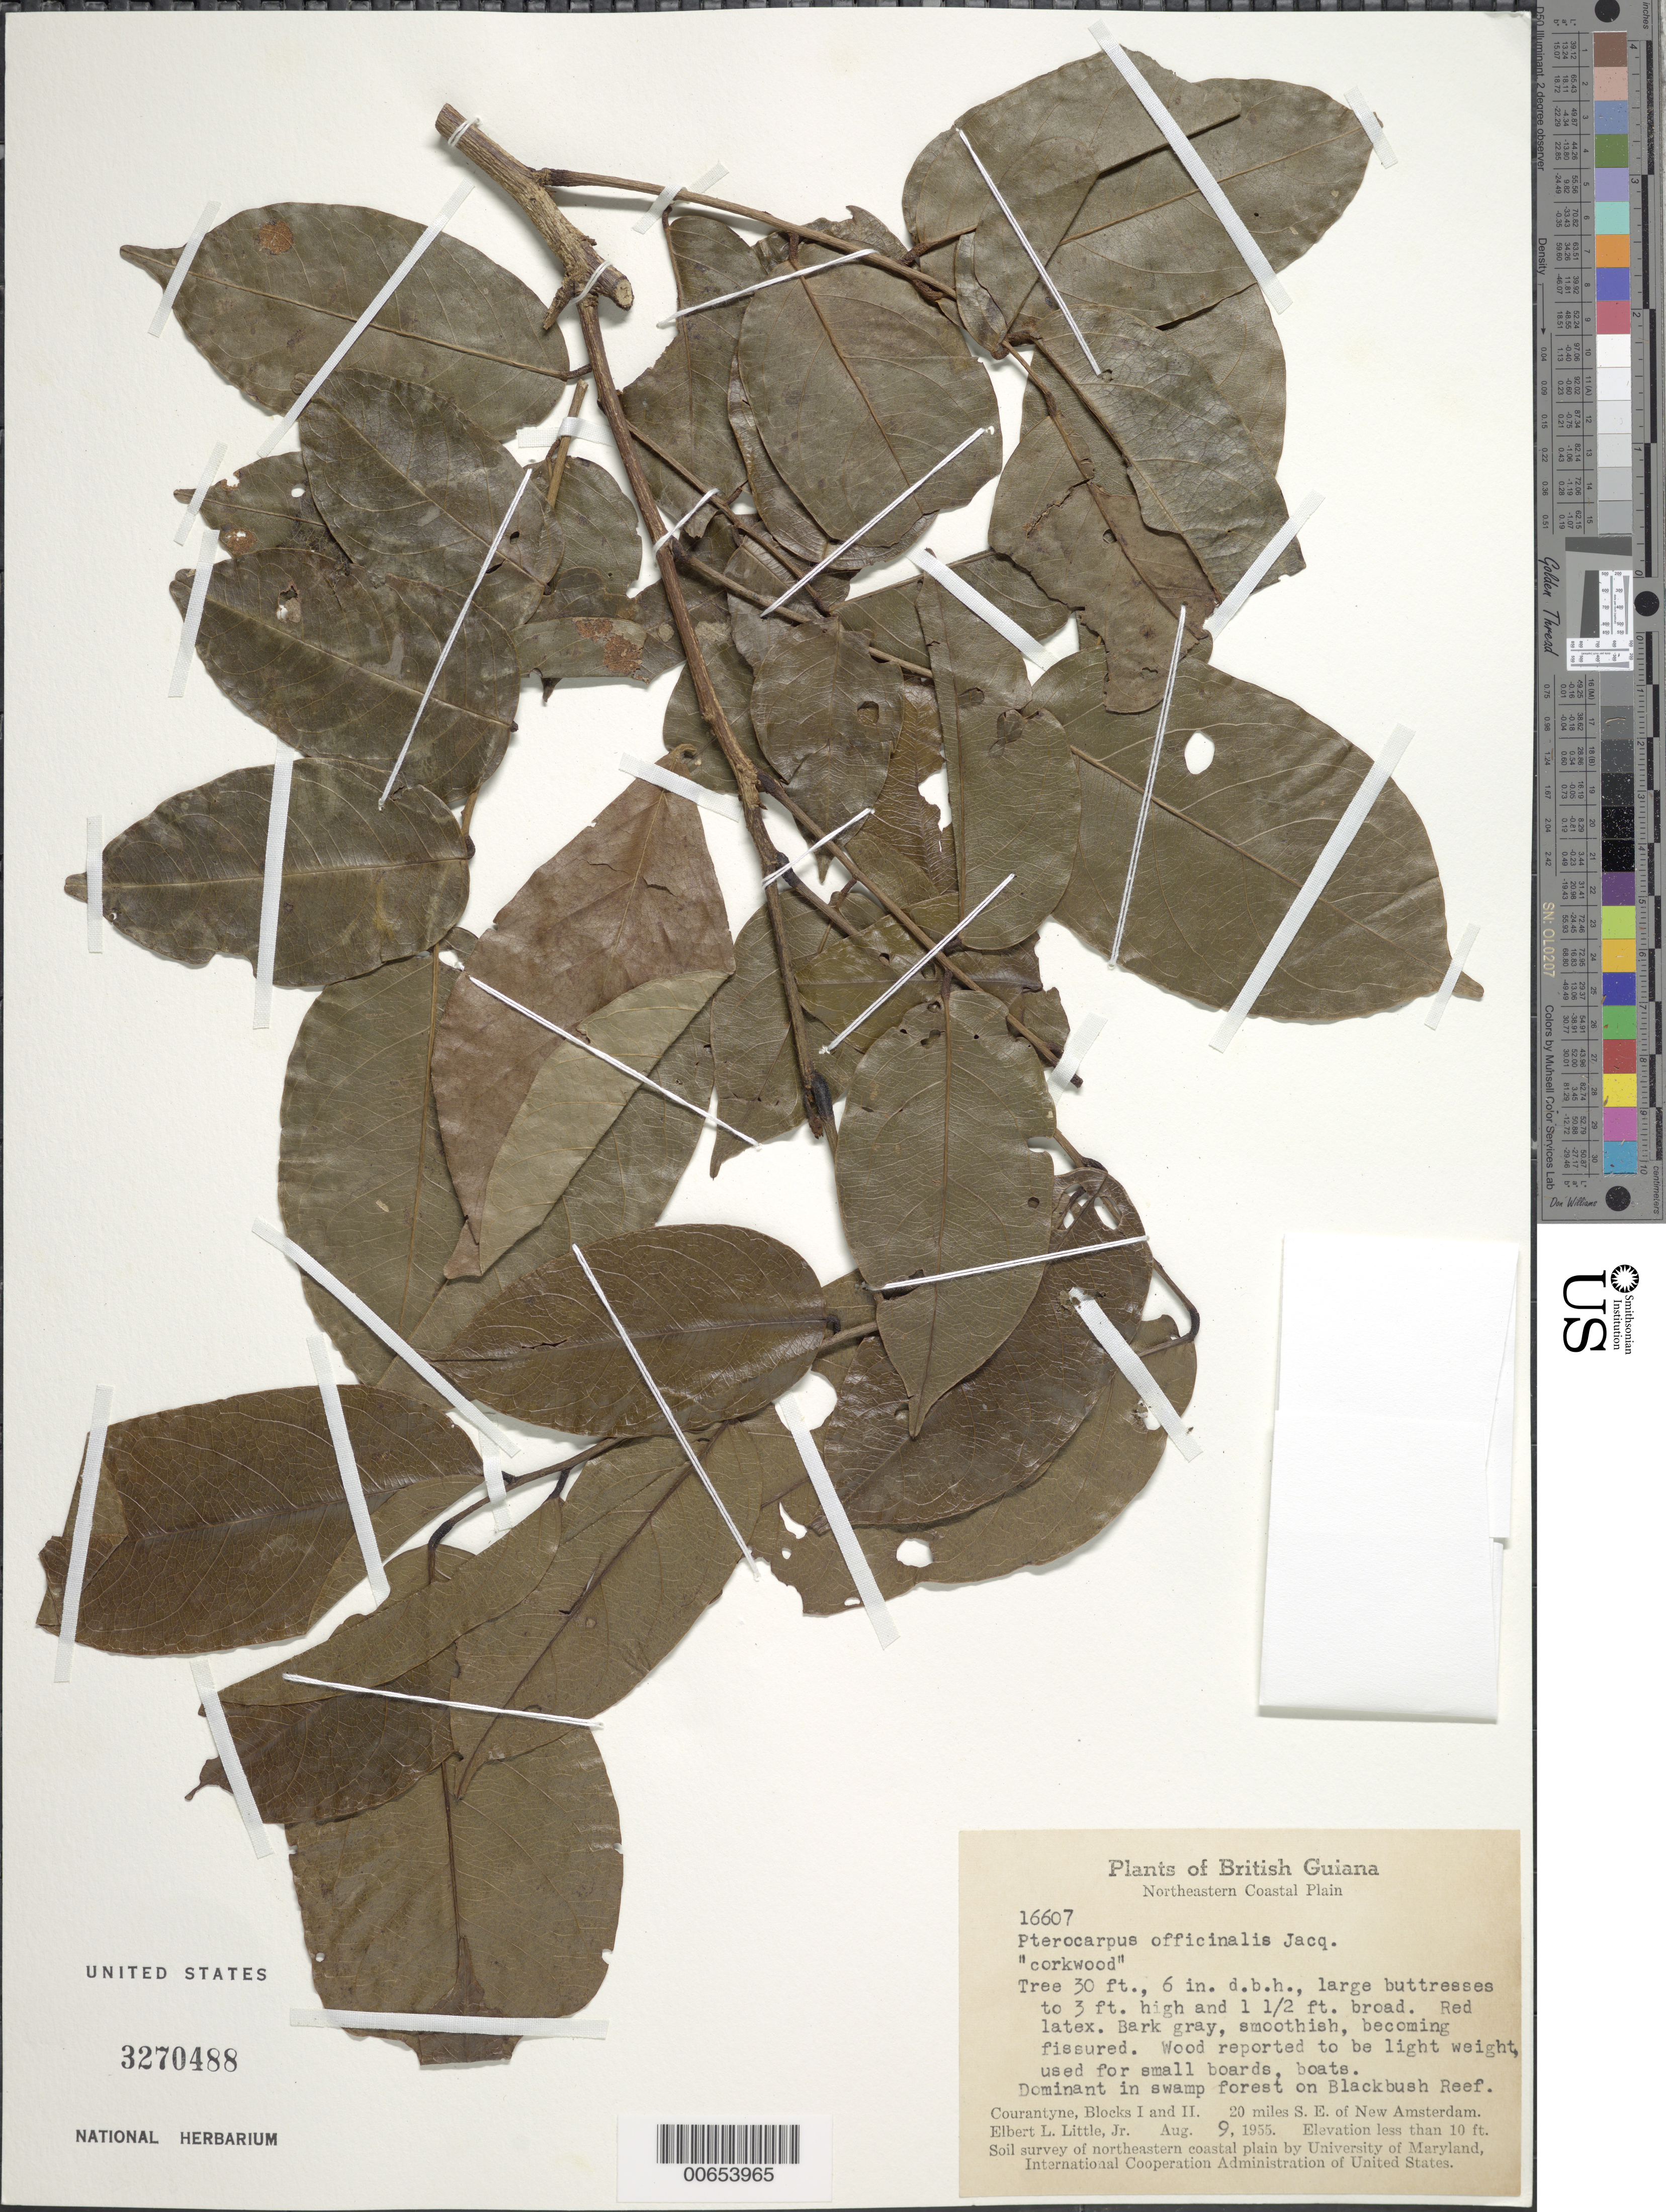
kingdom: Plantae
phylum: Tracheophyta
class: Magnoliopsida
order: Fabales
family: Fabaceae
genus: Pterocarpus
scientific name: Pterocarpus officinalis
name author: Jacq.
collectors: E. L. Little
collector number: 16607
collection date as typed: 9-Aug-55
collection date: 1955-08-09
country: Guyana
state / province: E. Berbice-Corentyne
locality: Courantyne, Blocks I & II. 20 mi. SE of New Amsterdam, Blackbush Reef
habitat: Swamp forest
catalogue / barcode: US 3270488